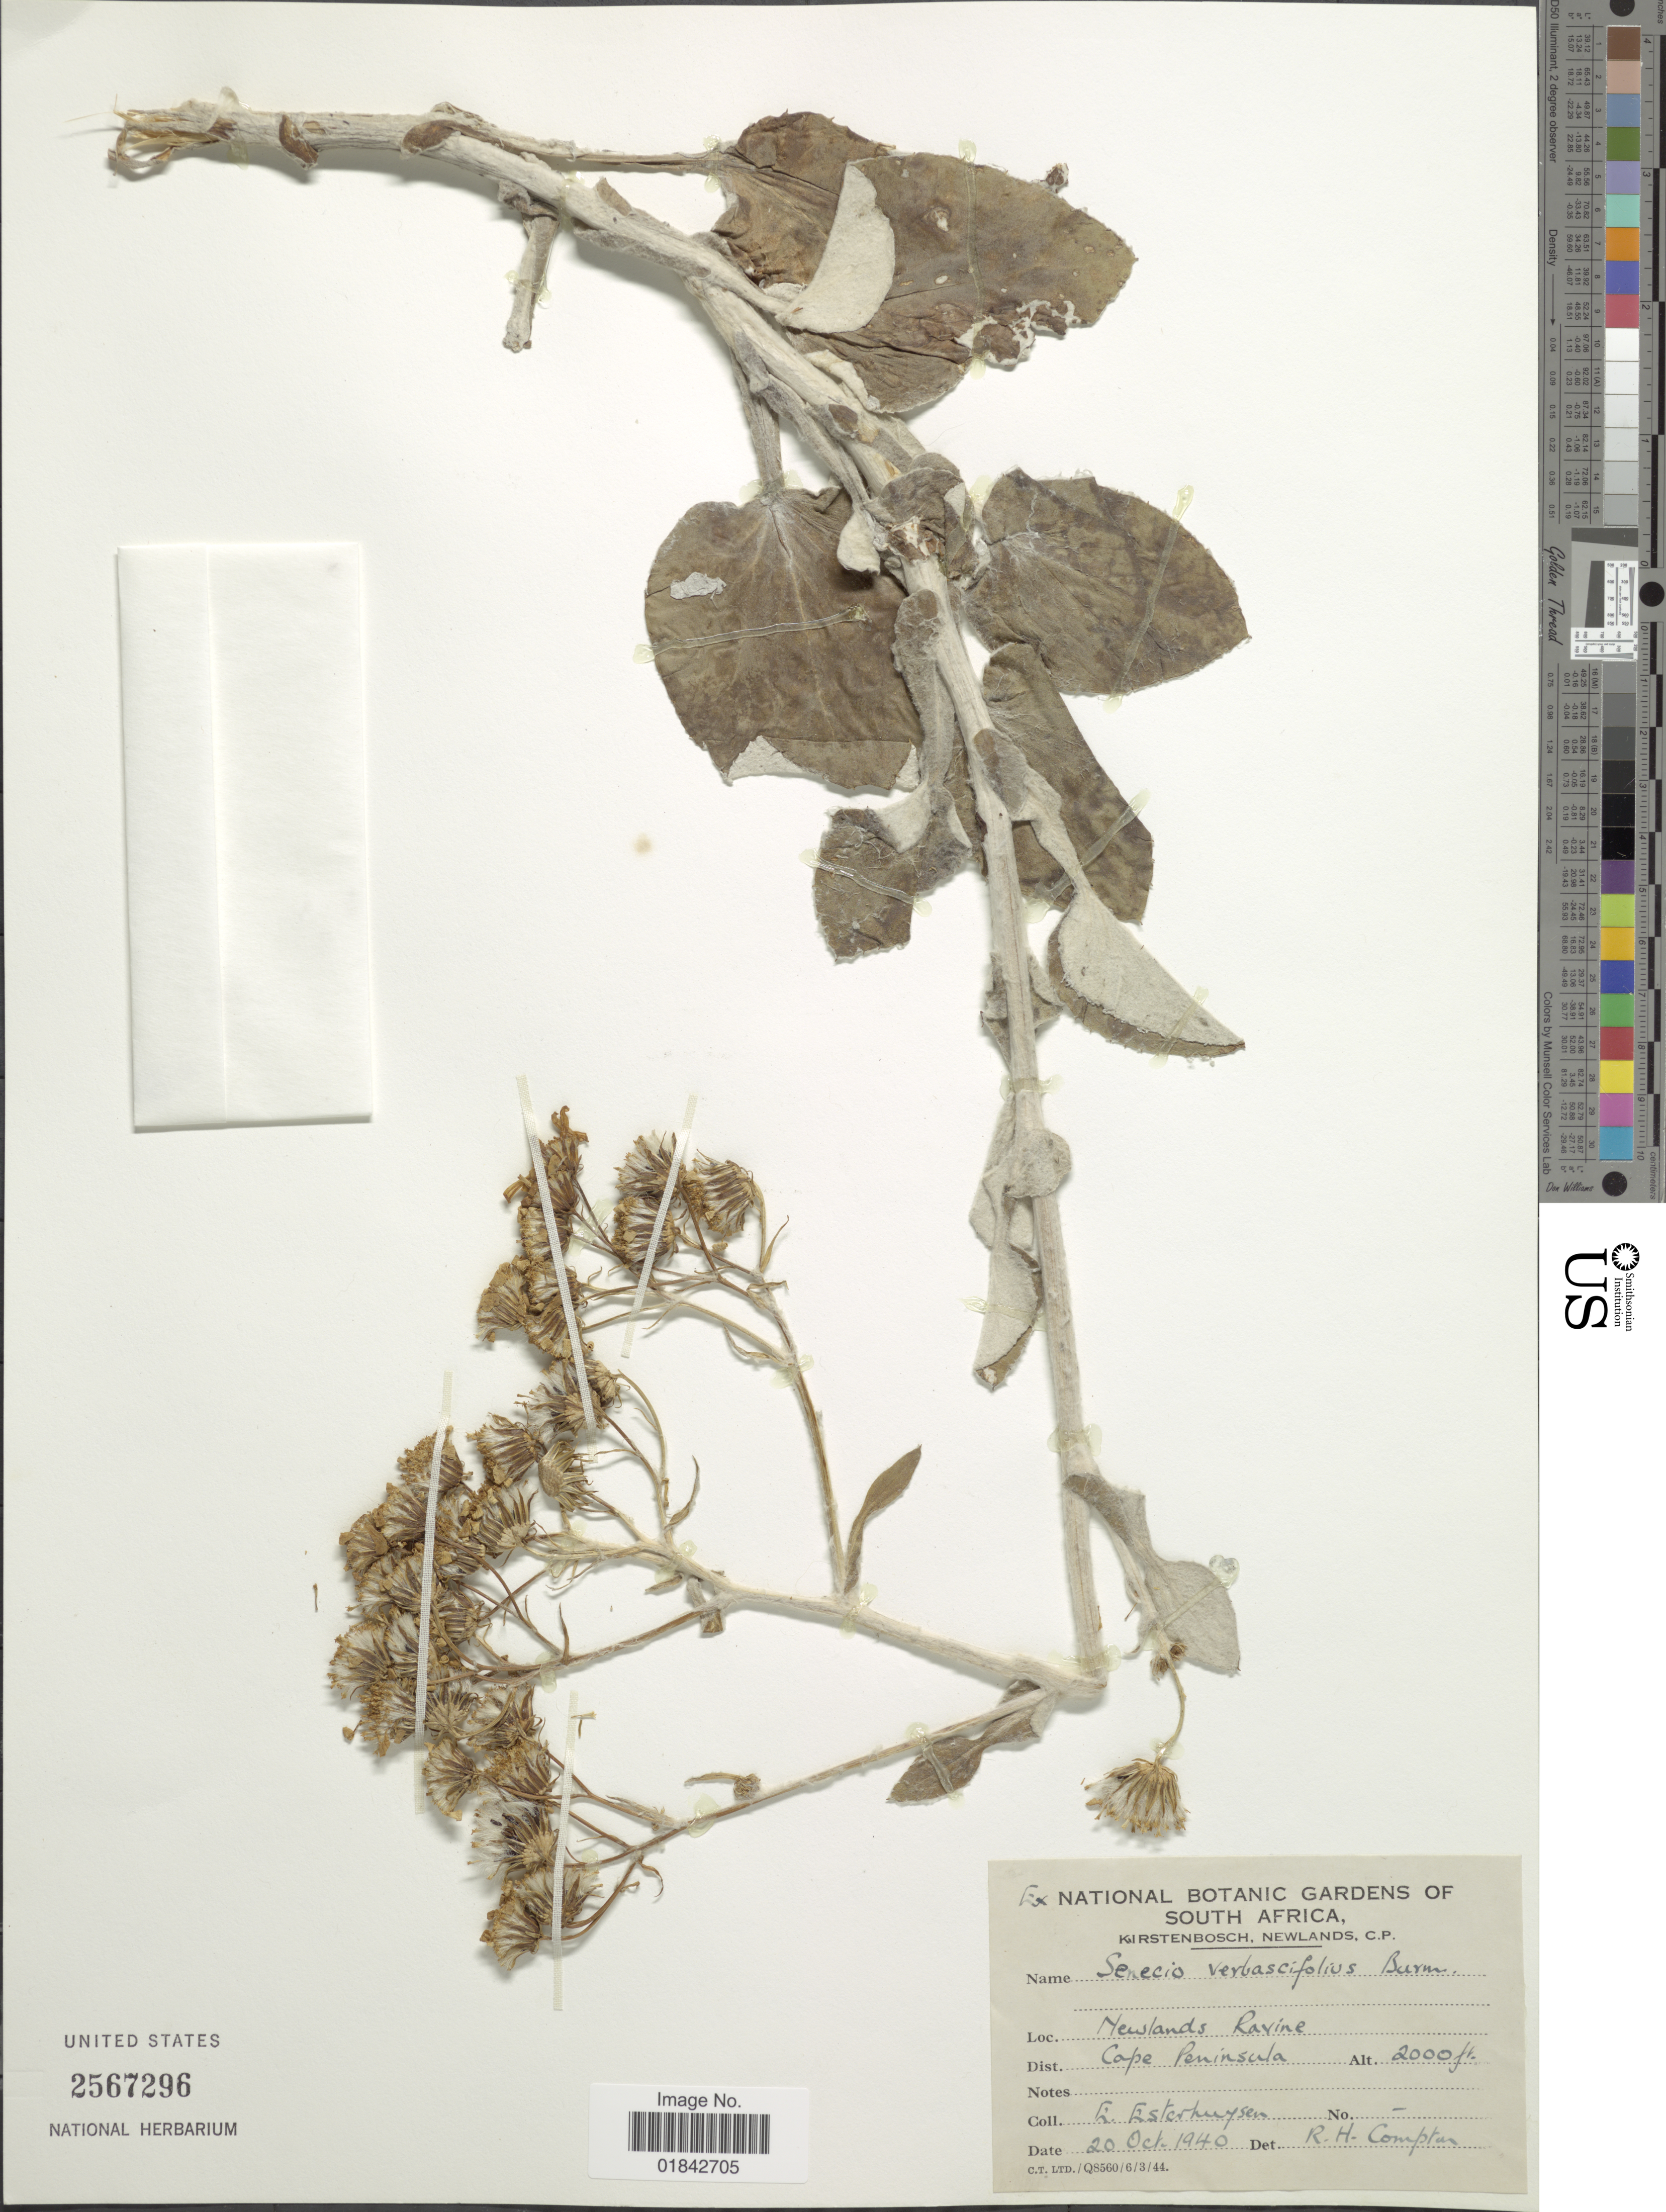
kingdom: Plantae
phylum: Tracheophyta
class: Magnoliopsida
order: Asterales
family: Asteraceae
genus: Senecio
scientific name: Senecio verbascifolius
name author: Burm. f.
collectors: E. E. Esterhuysen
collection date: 1940-10-20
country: South Africa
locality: Newlands Ravine, Cape Peninsula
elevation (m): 610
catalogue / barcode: US 2567296